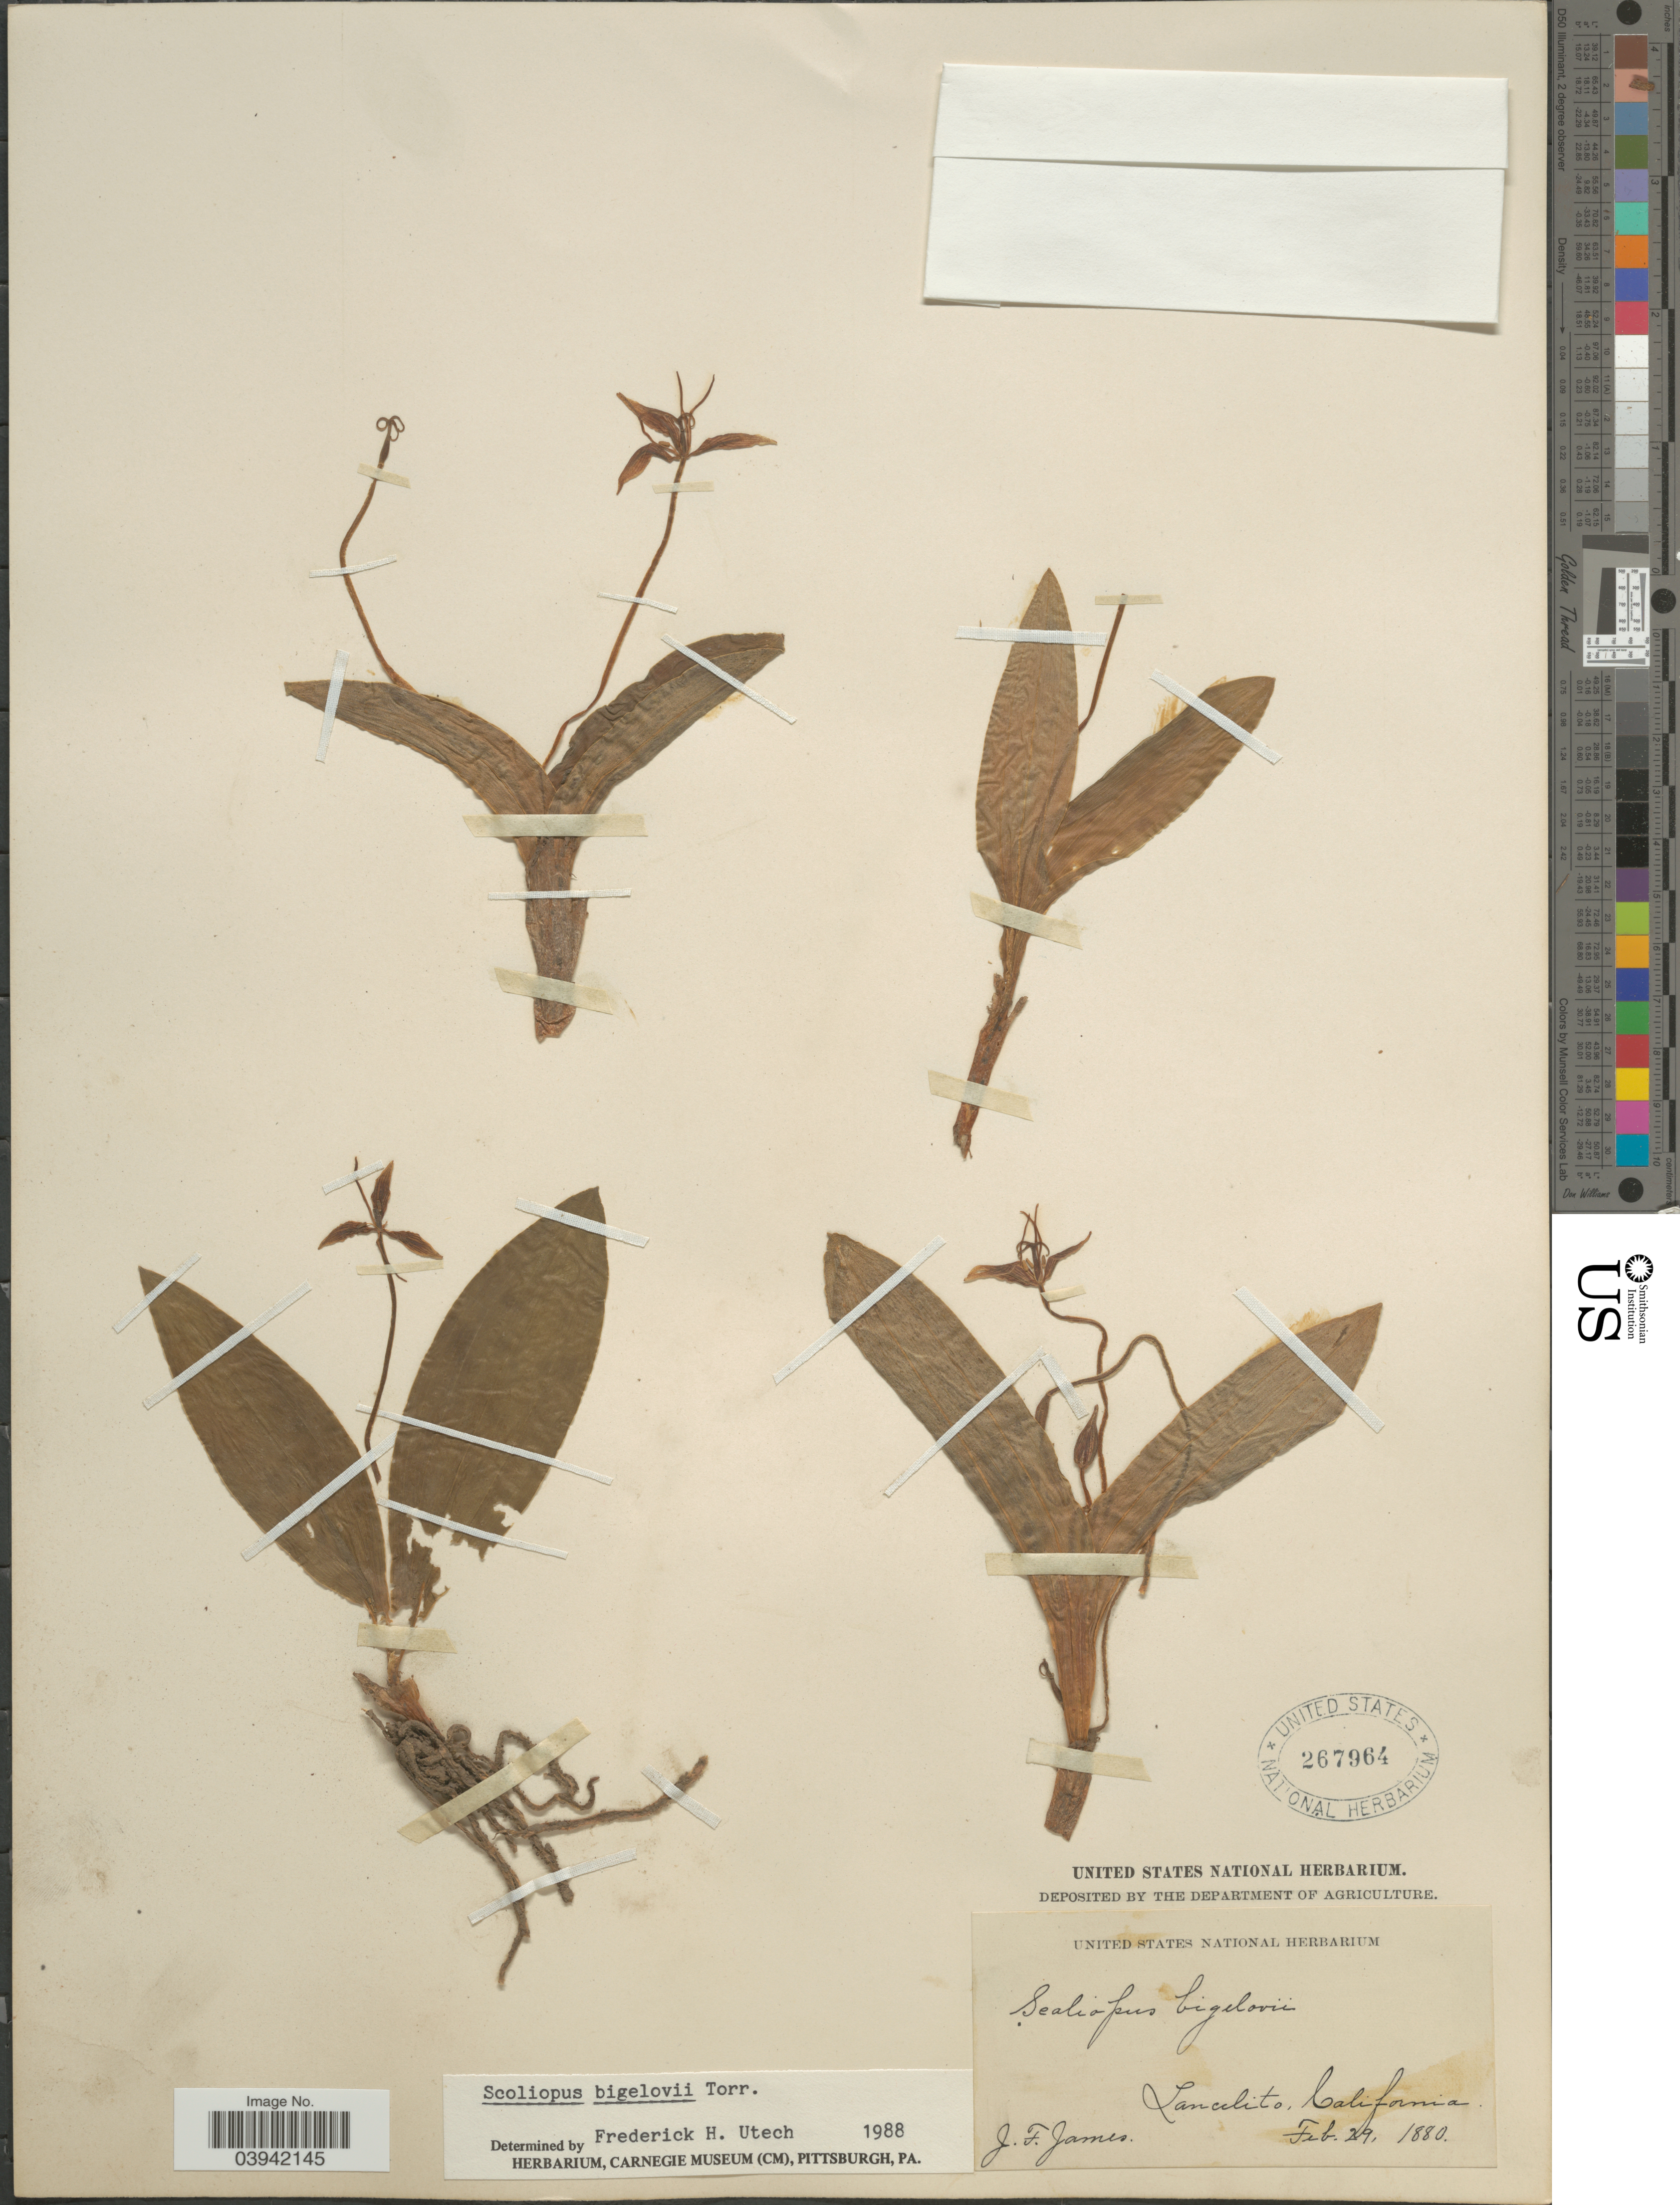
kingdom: Plantae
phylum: Tracheophyta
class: Liliopsida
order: Liliales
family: Liliaceae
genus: Scoliopus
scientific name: Scoliopus bigelovii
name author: Torr.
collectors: J. James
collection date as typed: Feb. 29, 1880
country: United States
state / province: California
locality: Lancelito.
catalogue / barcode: US 267964